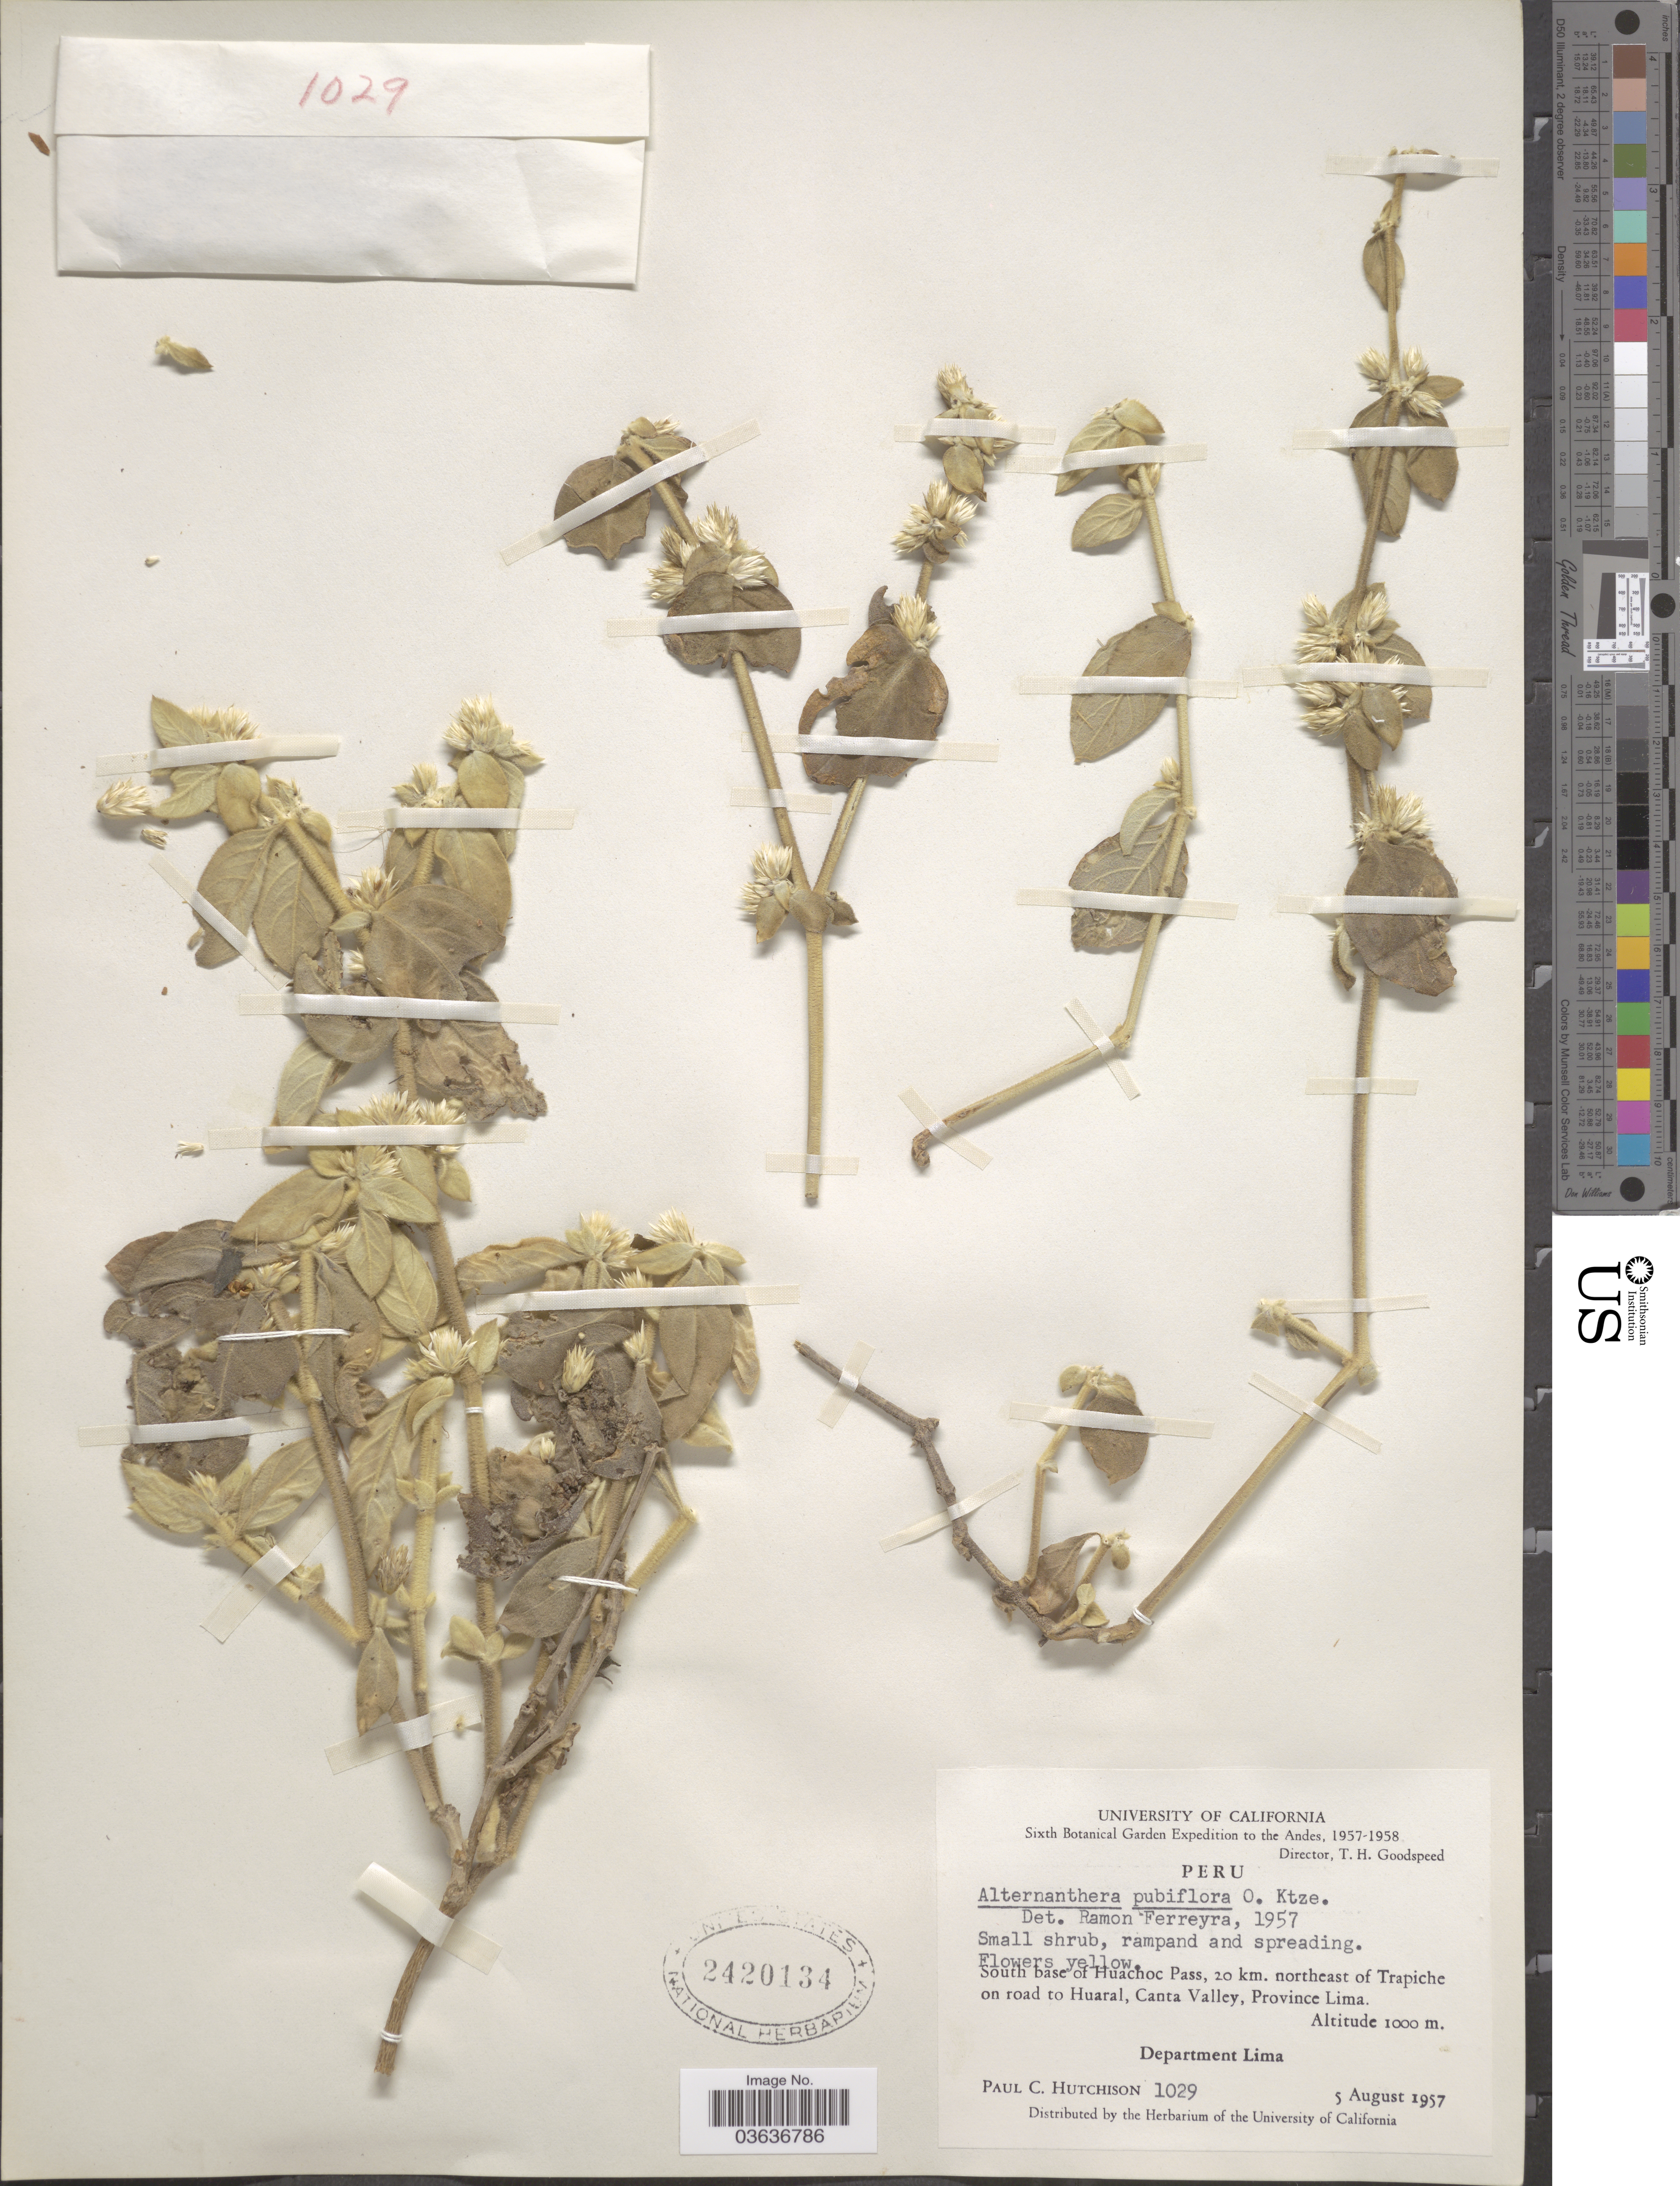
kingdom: Plantae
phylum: Tracheophyta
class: Magnoliopsida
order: Caryophyllales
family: Amaranthaceae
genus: Alternanthera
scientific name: Alternanthera pubiflora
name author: (Benth.) Kuntze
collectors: P. C. Hutchison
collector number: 1029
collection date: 1957-08-05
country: Peru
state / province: Lima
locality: Andes. South base of Huachoc Pass, 20 km. northeast of Trapiche on road to Huaral, Canta Valley, Province Lima. Department of Lima.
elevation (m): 1000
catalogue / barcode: US 2420134